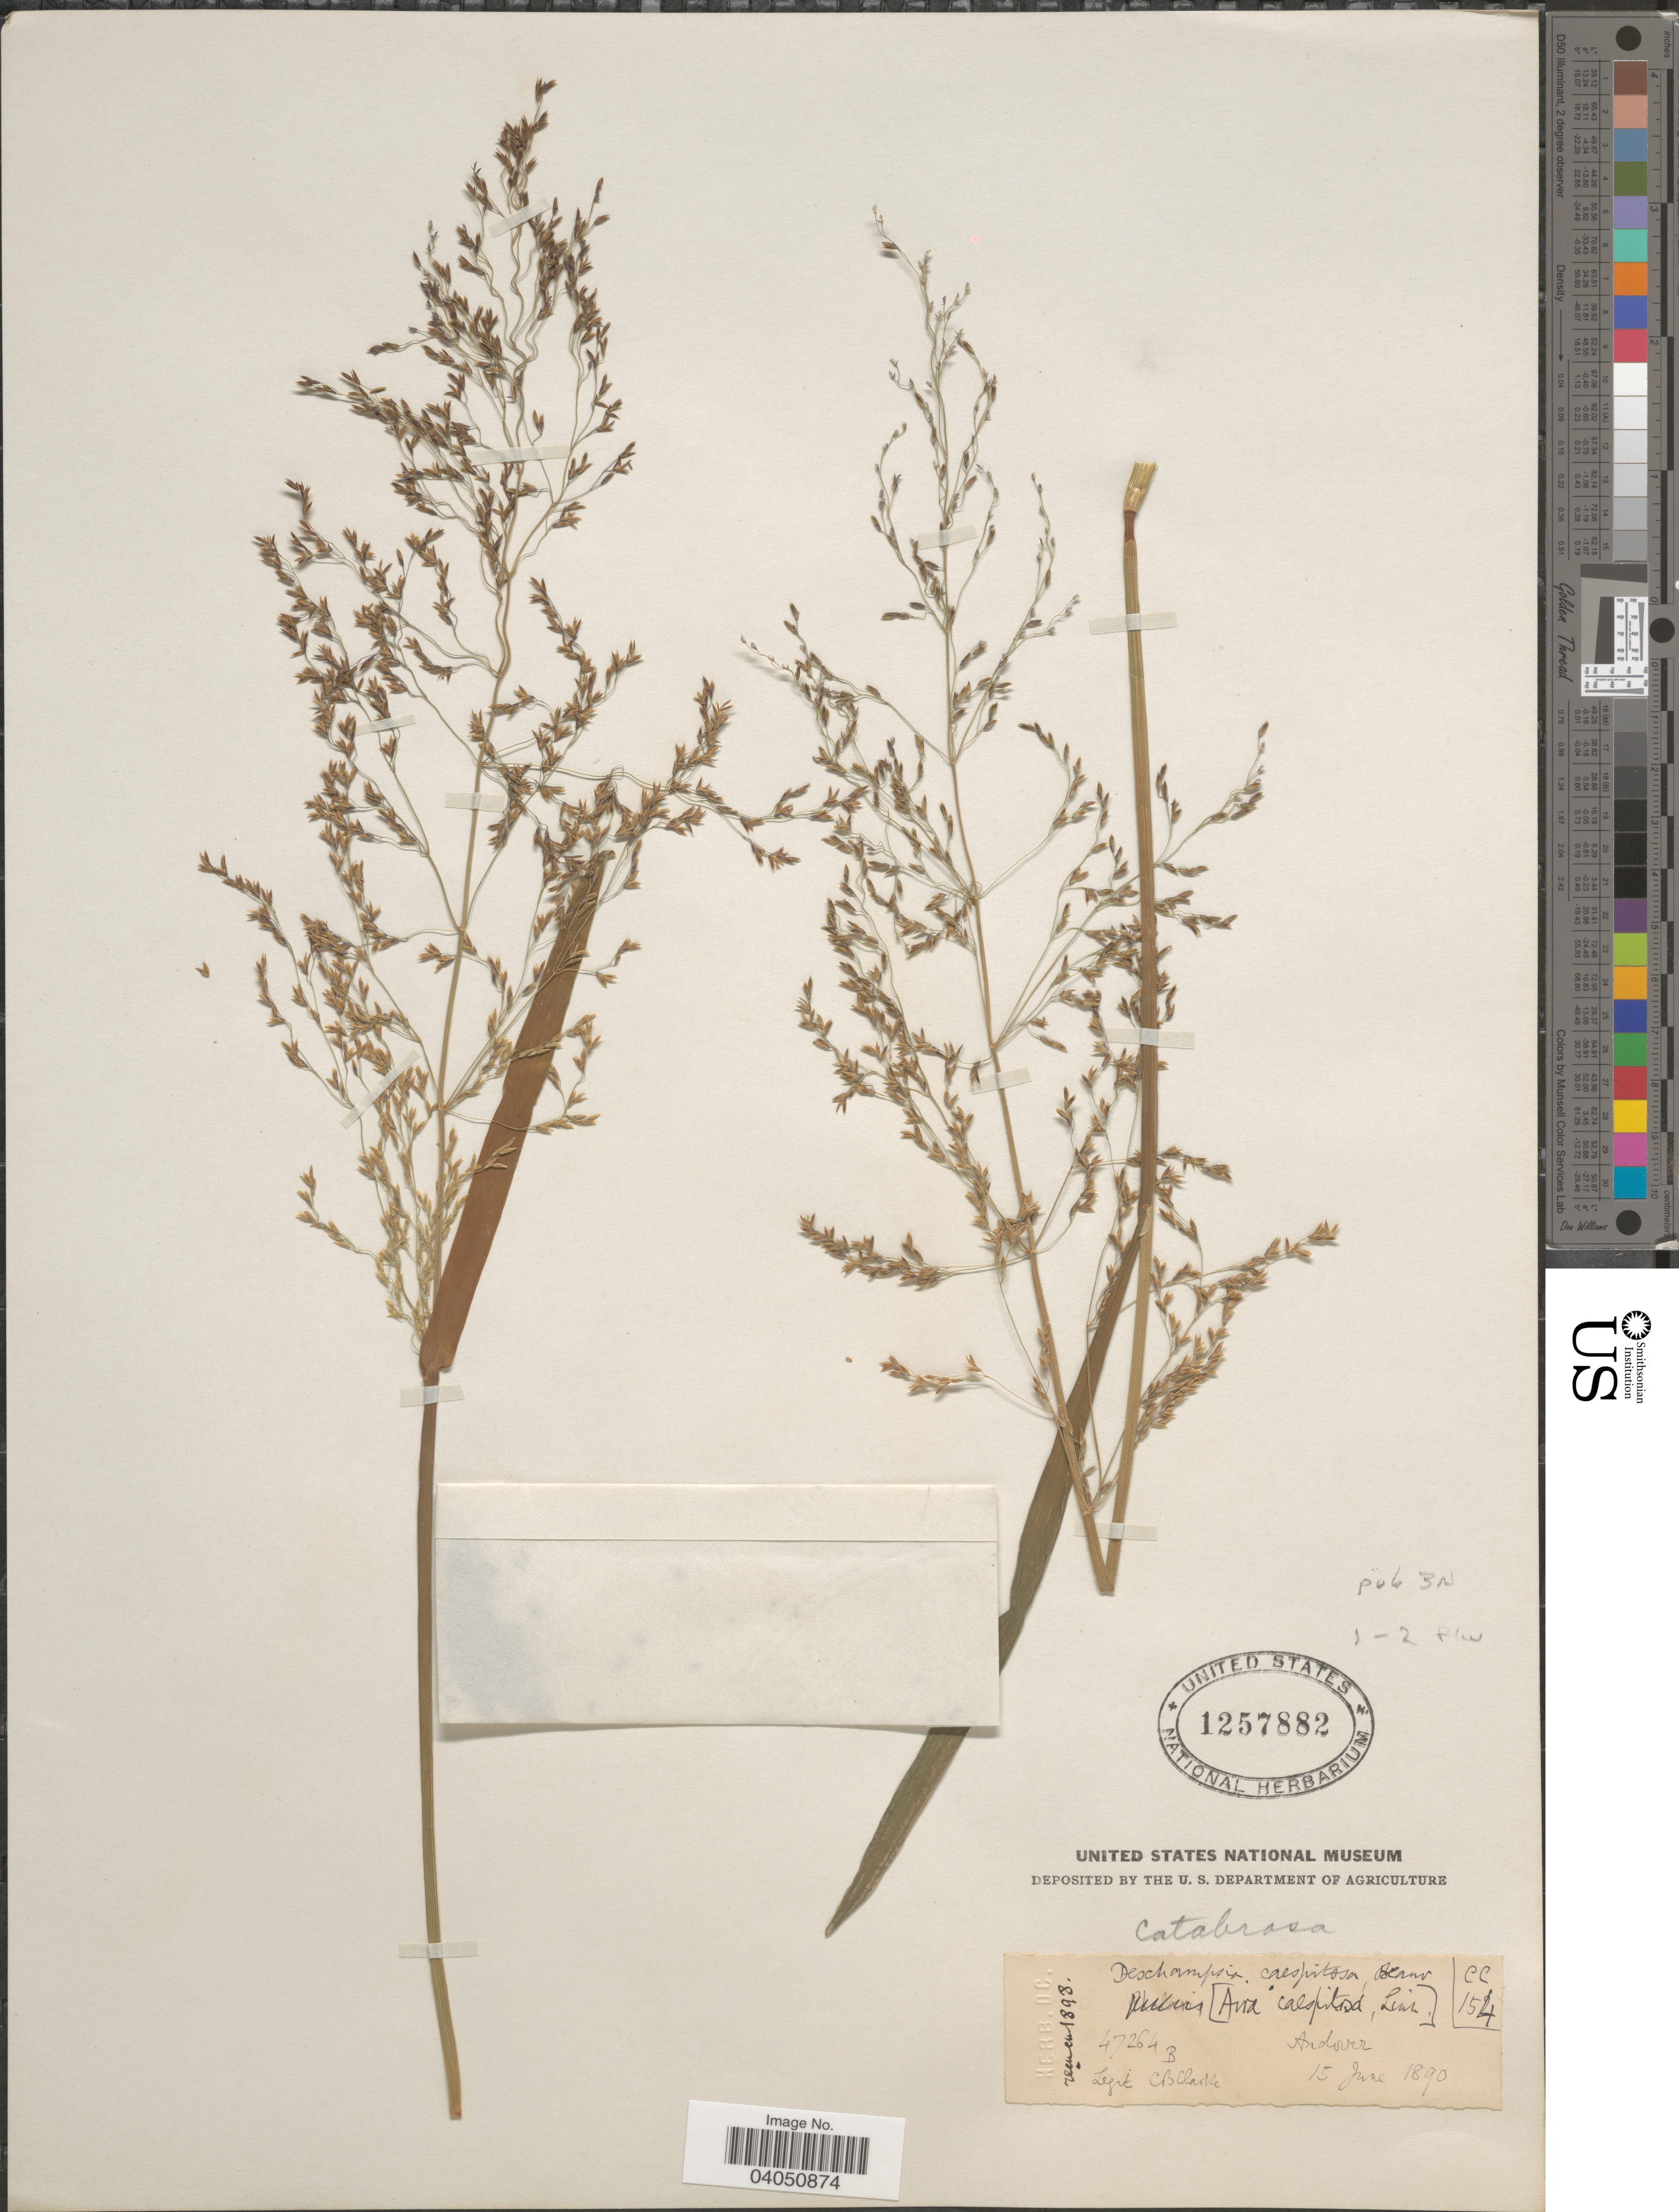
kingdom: Plantae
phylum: Tracheophyta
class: Liliopsida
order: Poales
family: Poaceae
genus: Catabrosa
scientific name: Catabrosa aquatica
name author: (L.) P. Beauv.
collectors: C. B. Clarke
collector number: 47264B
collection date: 1890-06-15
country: United Kingdom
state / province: England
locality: Andover.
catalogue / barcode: US 1257882